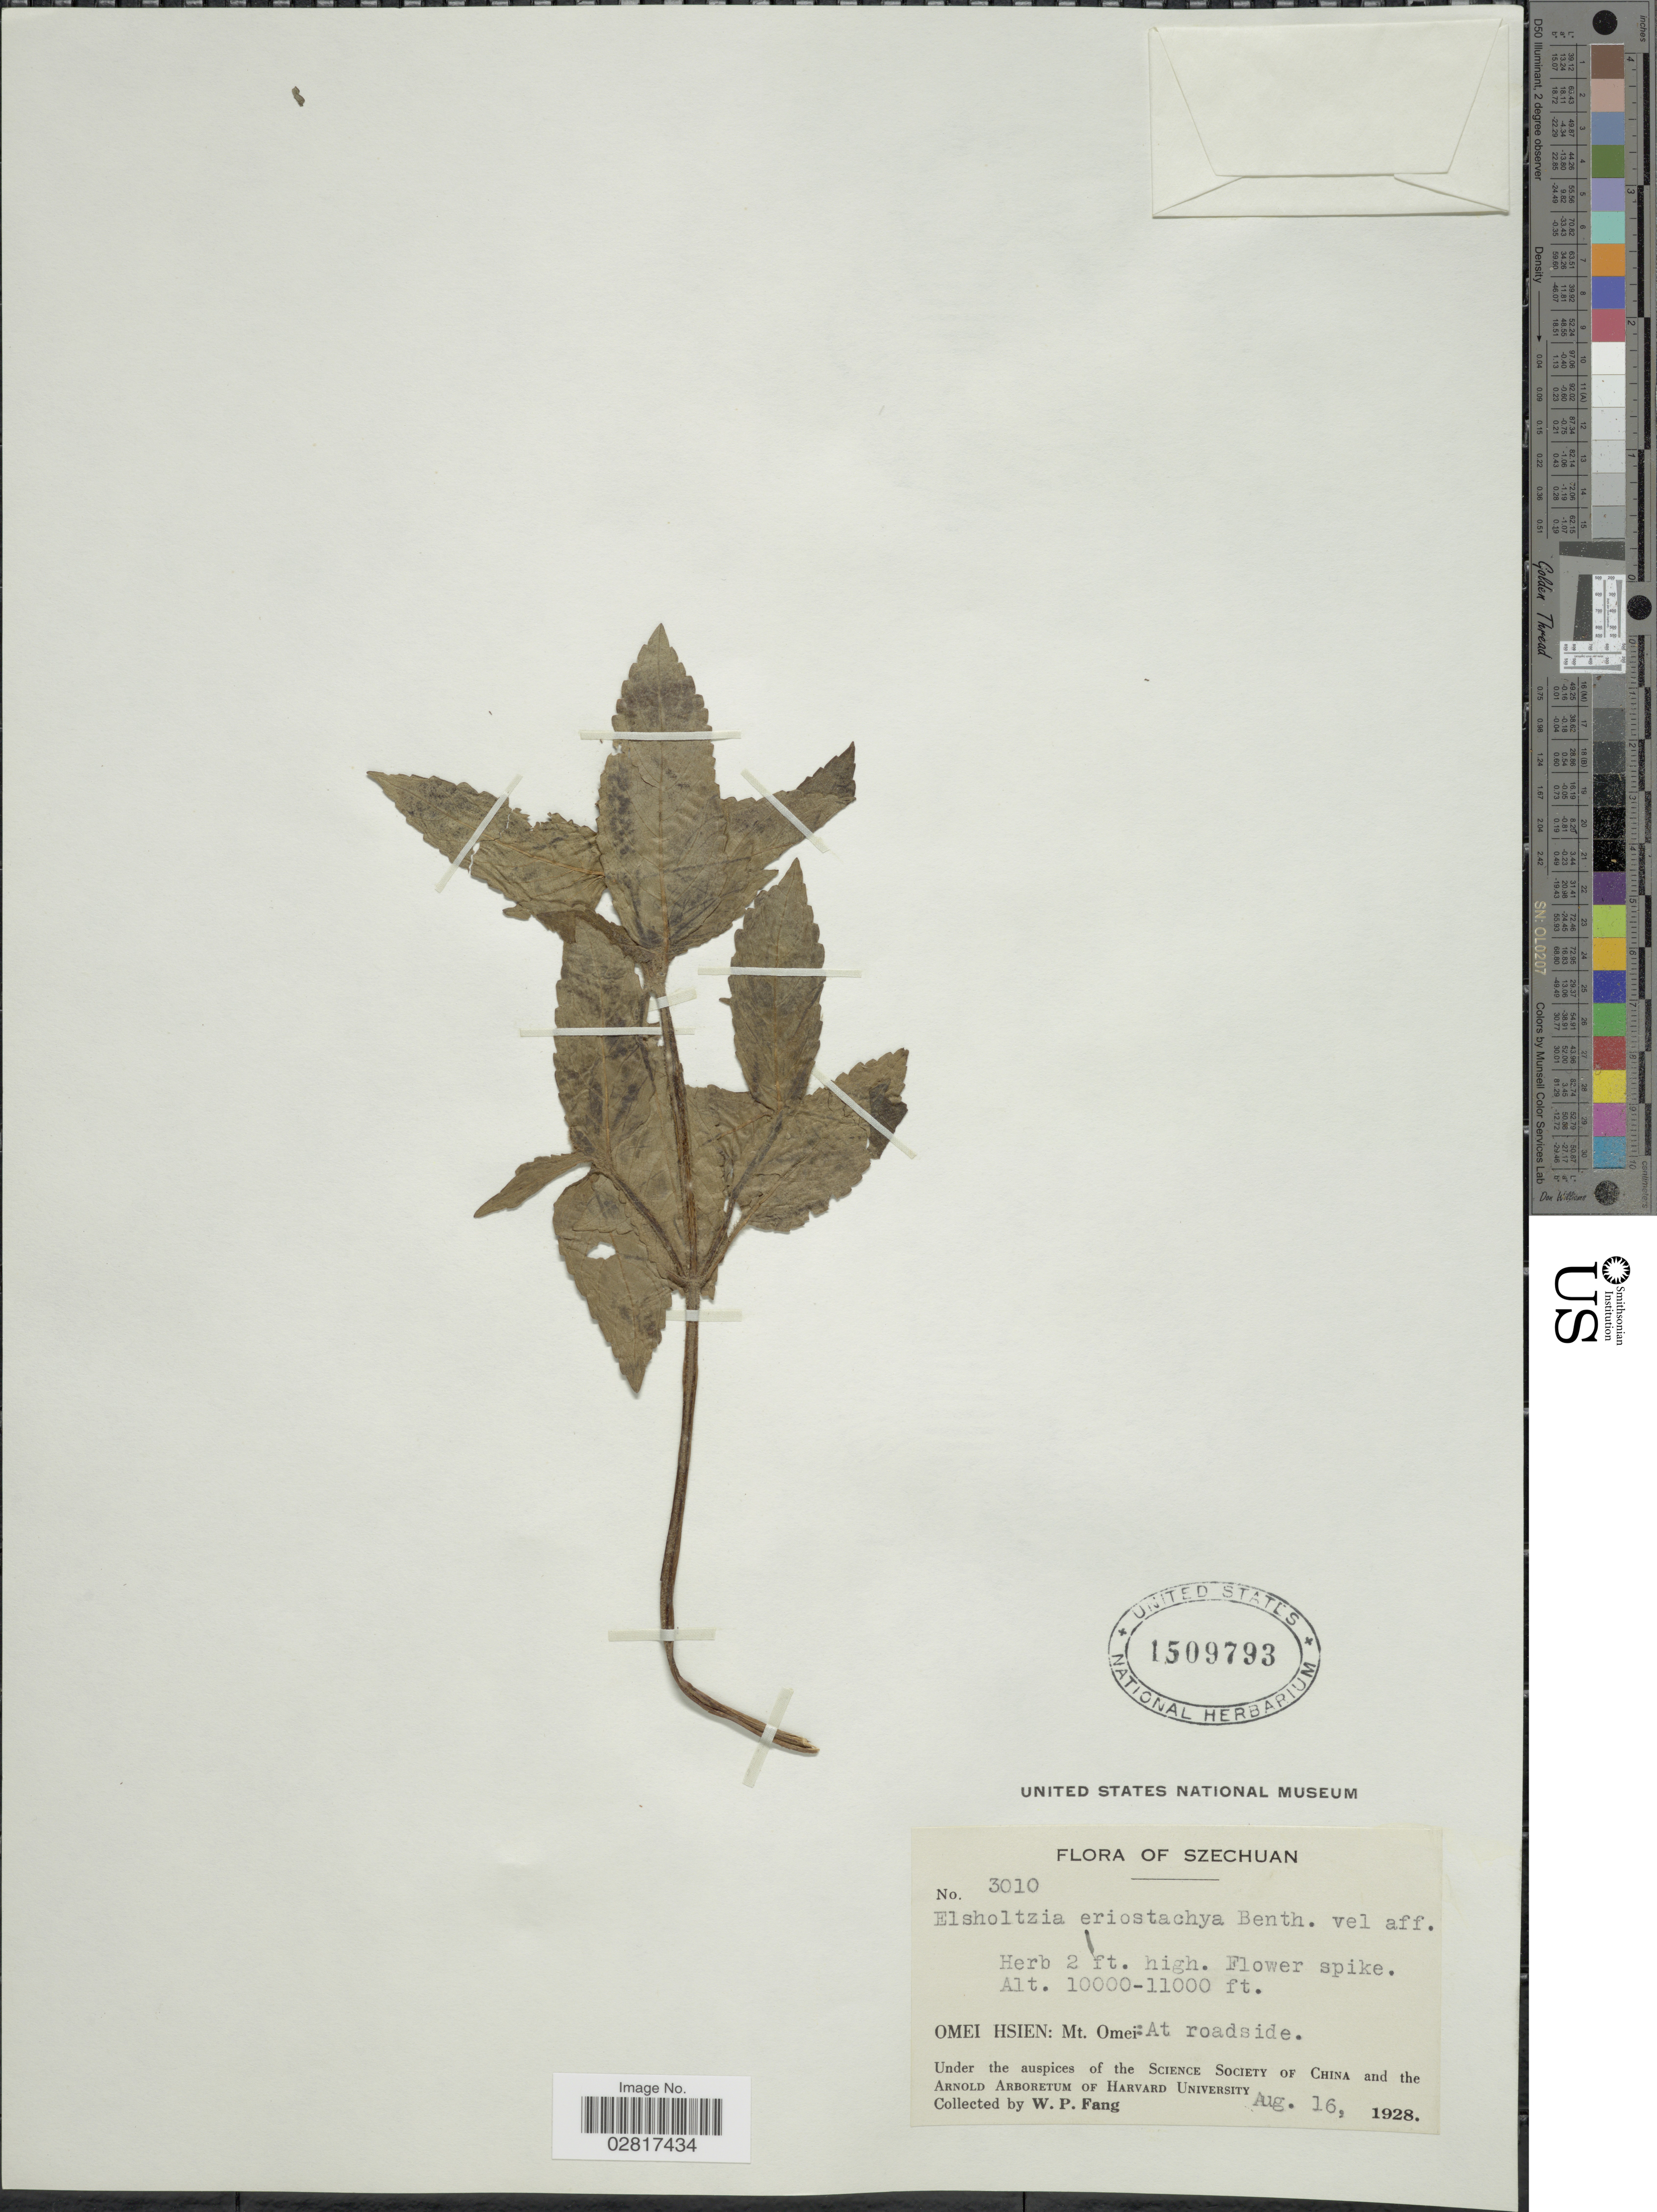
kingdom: Plantae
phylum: Tracheophyta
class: Magnoliopsida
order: Lamiales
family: Lamiaceae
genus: Elsholtzia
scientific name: Elsholtzia eriostachya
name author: (Benth.) Benth.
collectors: W. P. Fang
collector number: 3010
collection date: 1928-08-16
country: China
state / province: Sichuan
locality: Szechuan. Omei Hsien: Mt. Omei: At roadside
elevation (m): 3048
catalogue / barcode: US 1509793